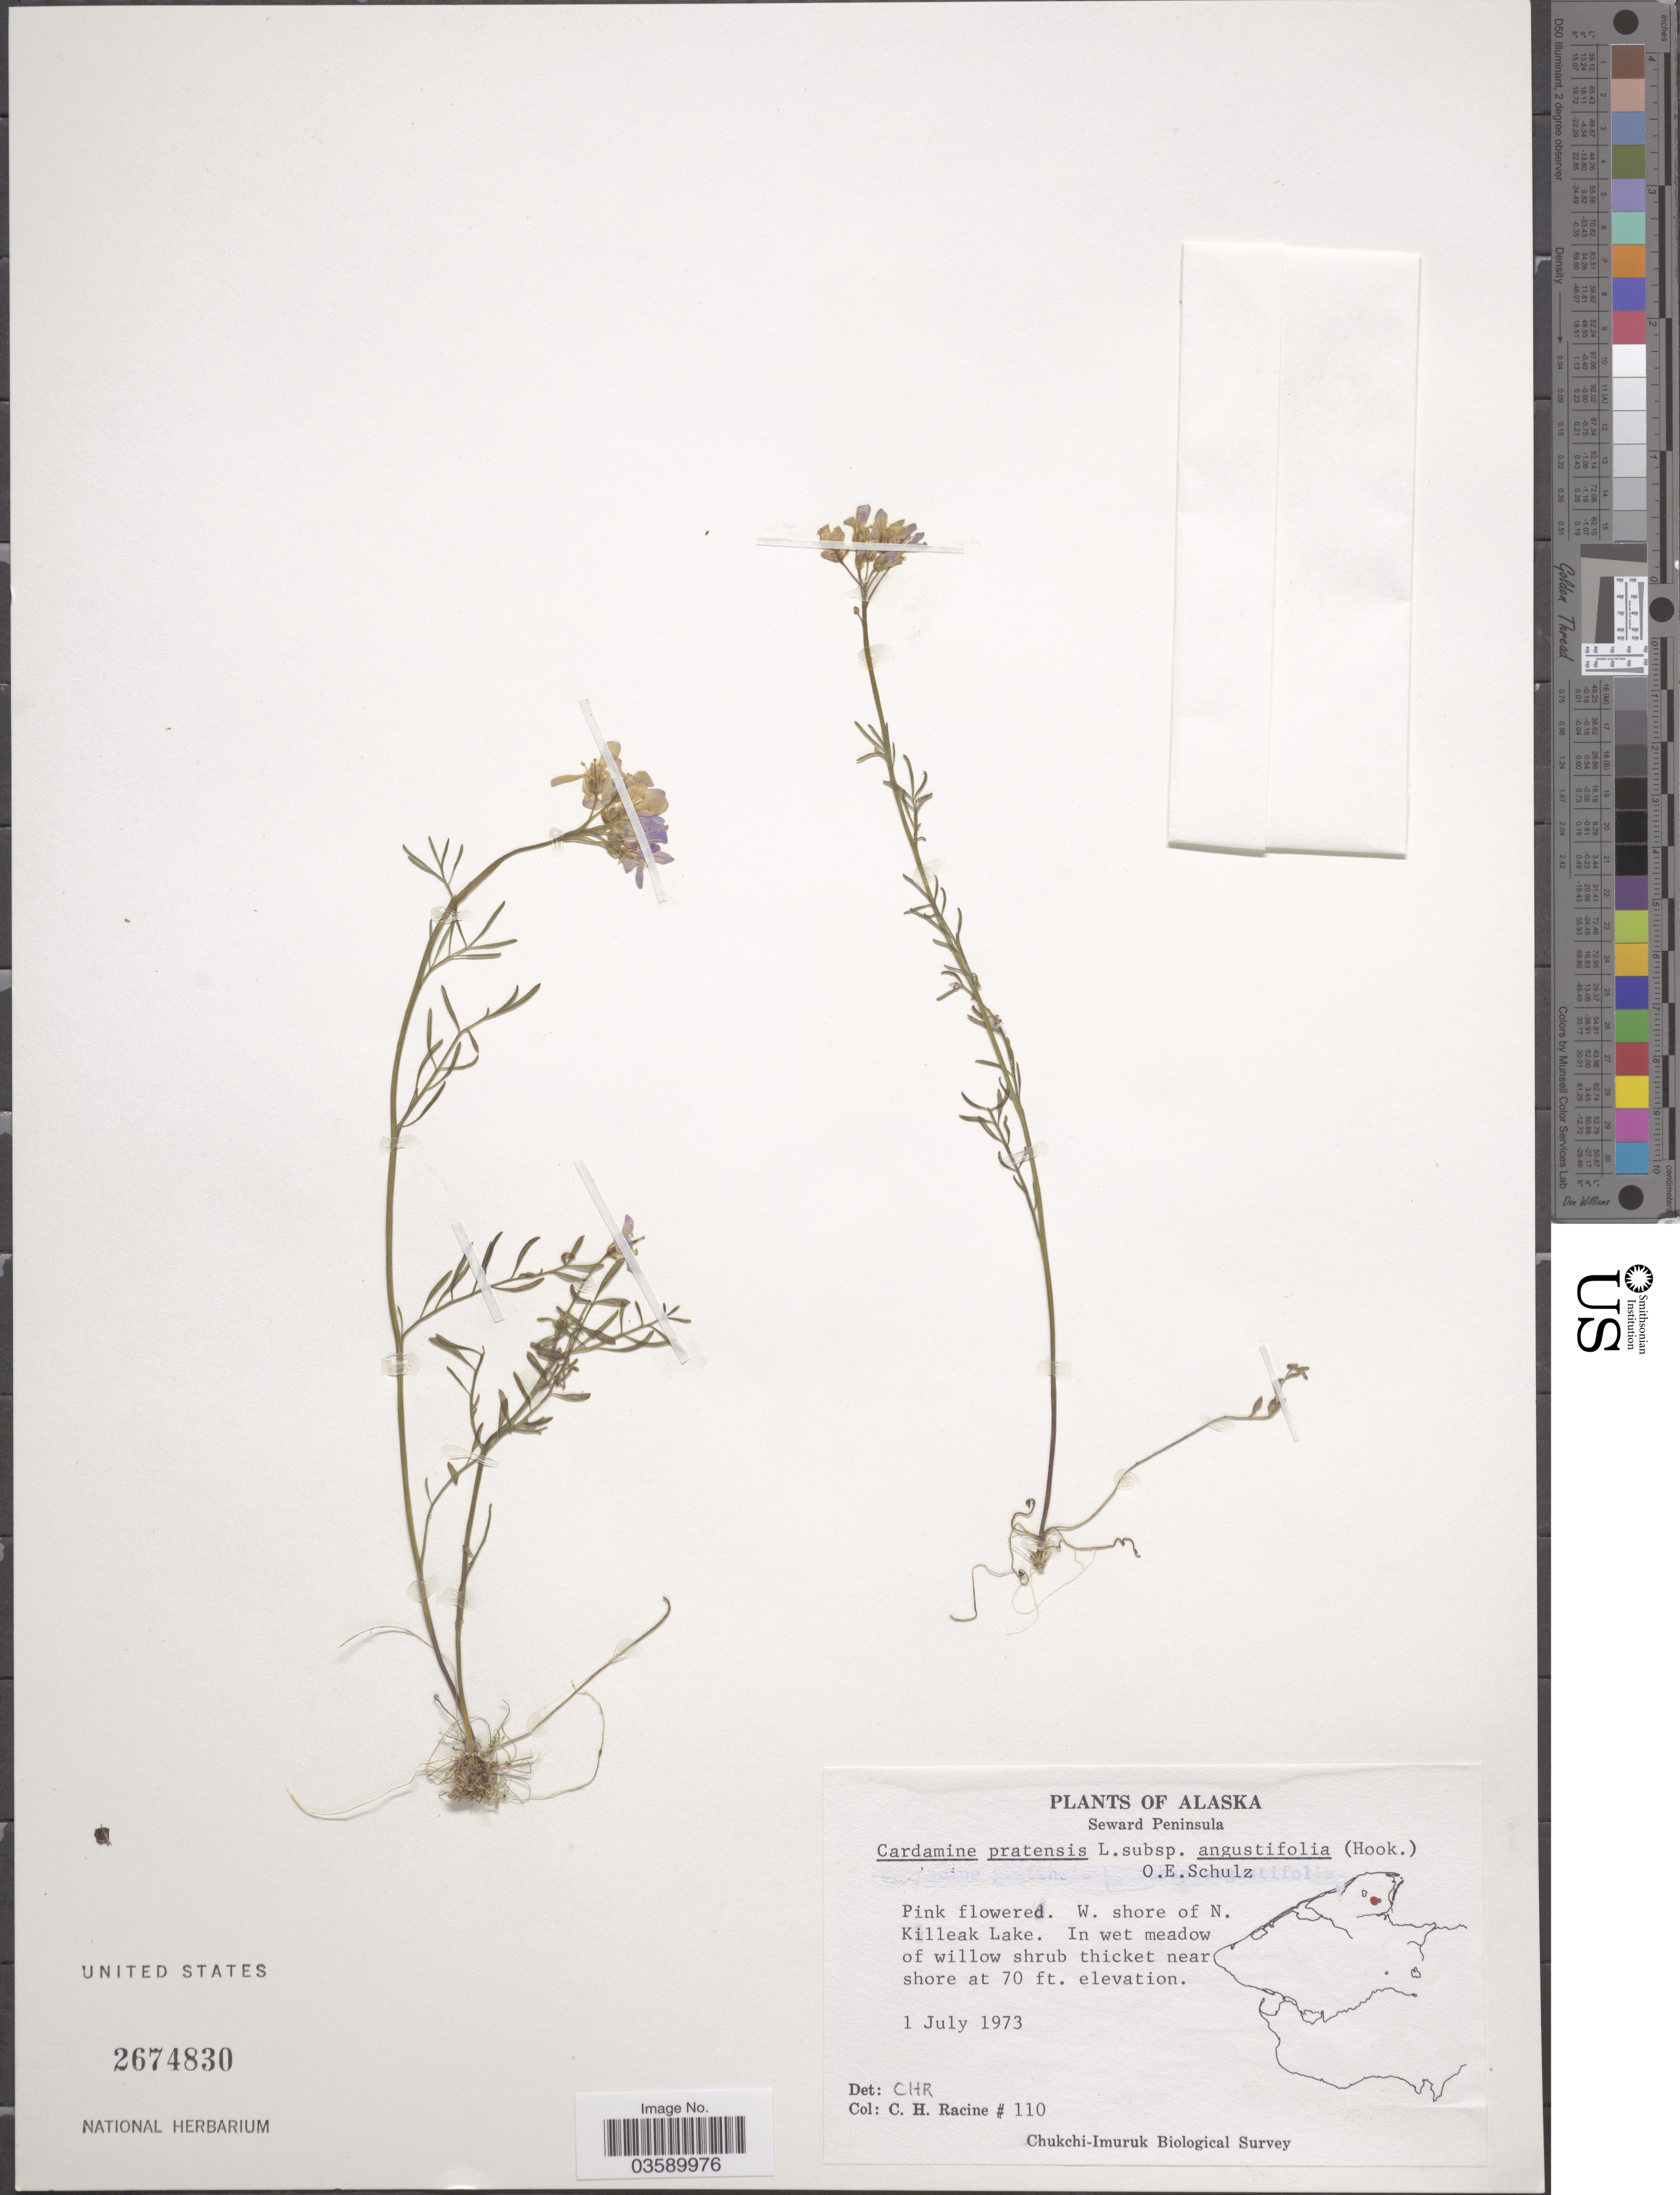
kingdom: Plantae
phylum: Tracheophyta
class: Magnoliopsida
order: Brassicales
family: Brassicaceae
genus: Cardamine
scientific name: Cardamine pratensis subsp. angustifolia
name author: (Hook.) O.E. Schulz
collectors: C. Racine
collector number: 110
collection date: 1973-07-01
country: United States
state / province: Alaska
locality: Seward Peninsula. W. shore of N. Killeak Lake.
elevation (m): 21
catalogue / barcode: US 2674830